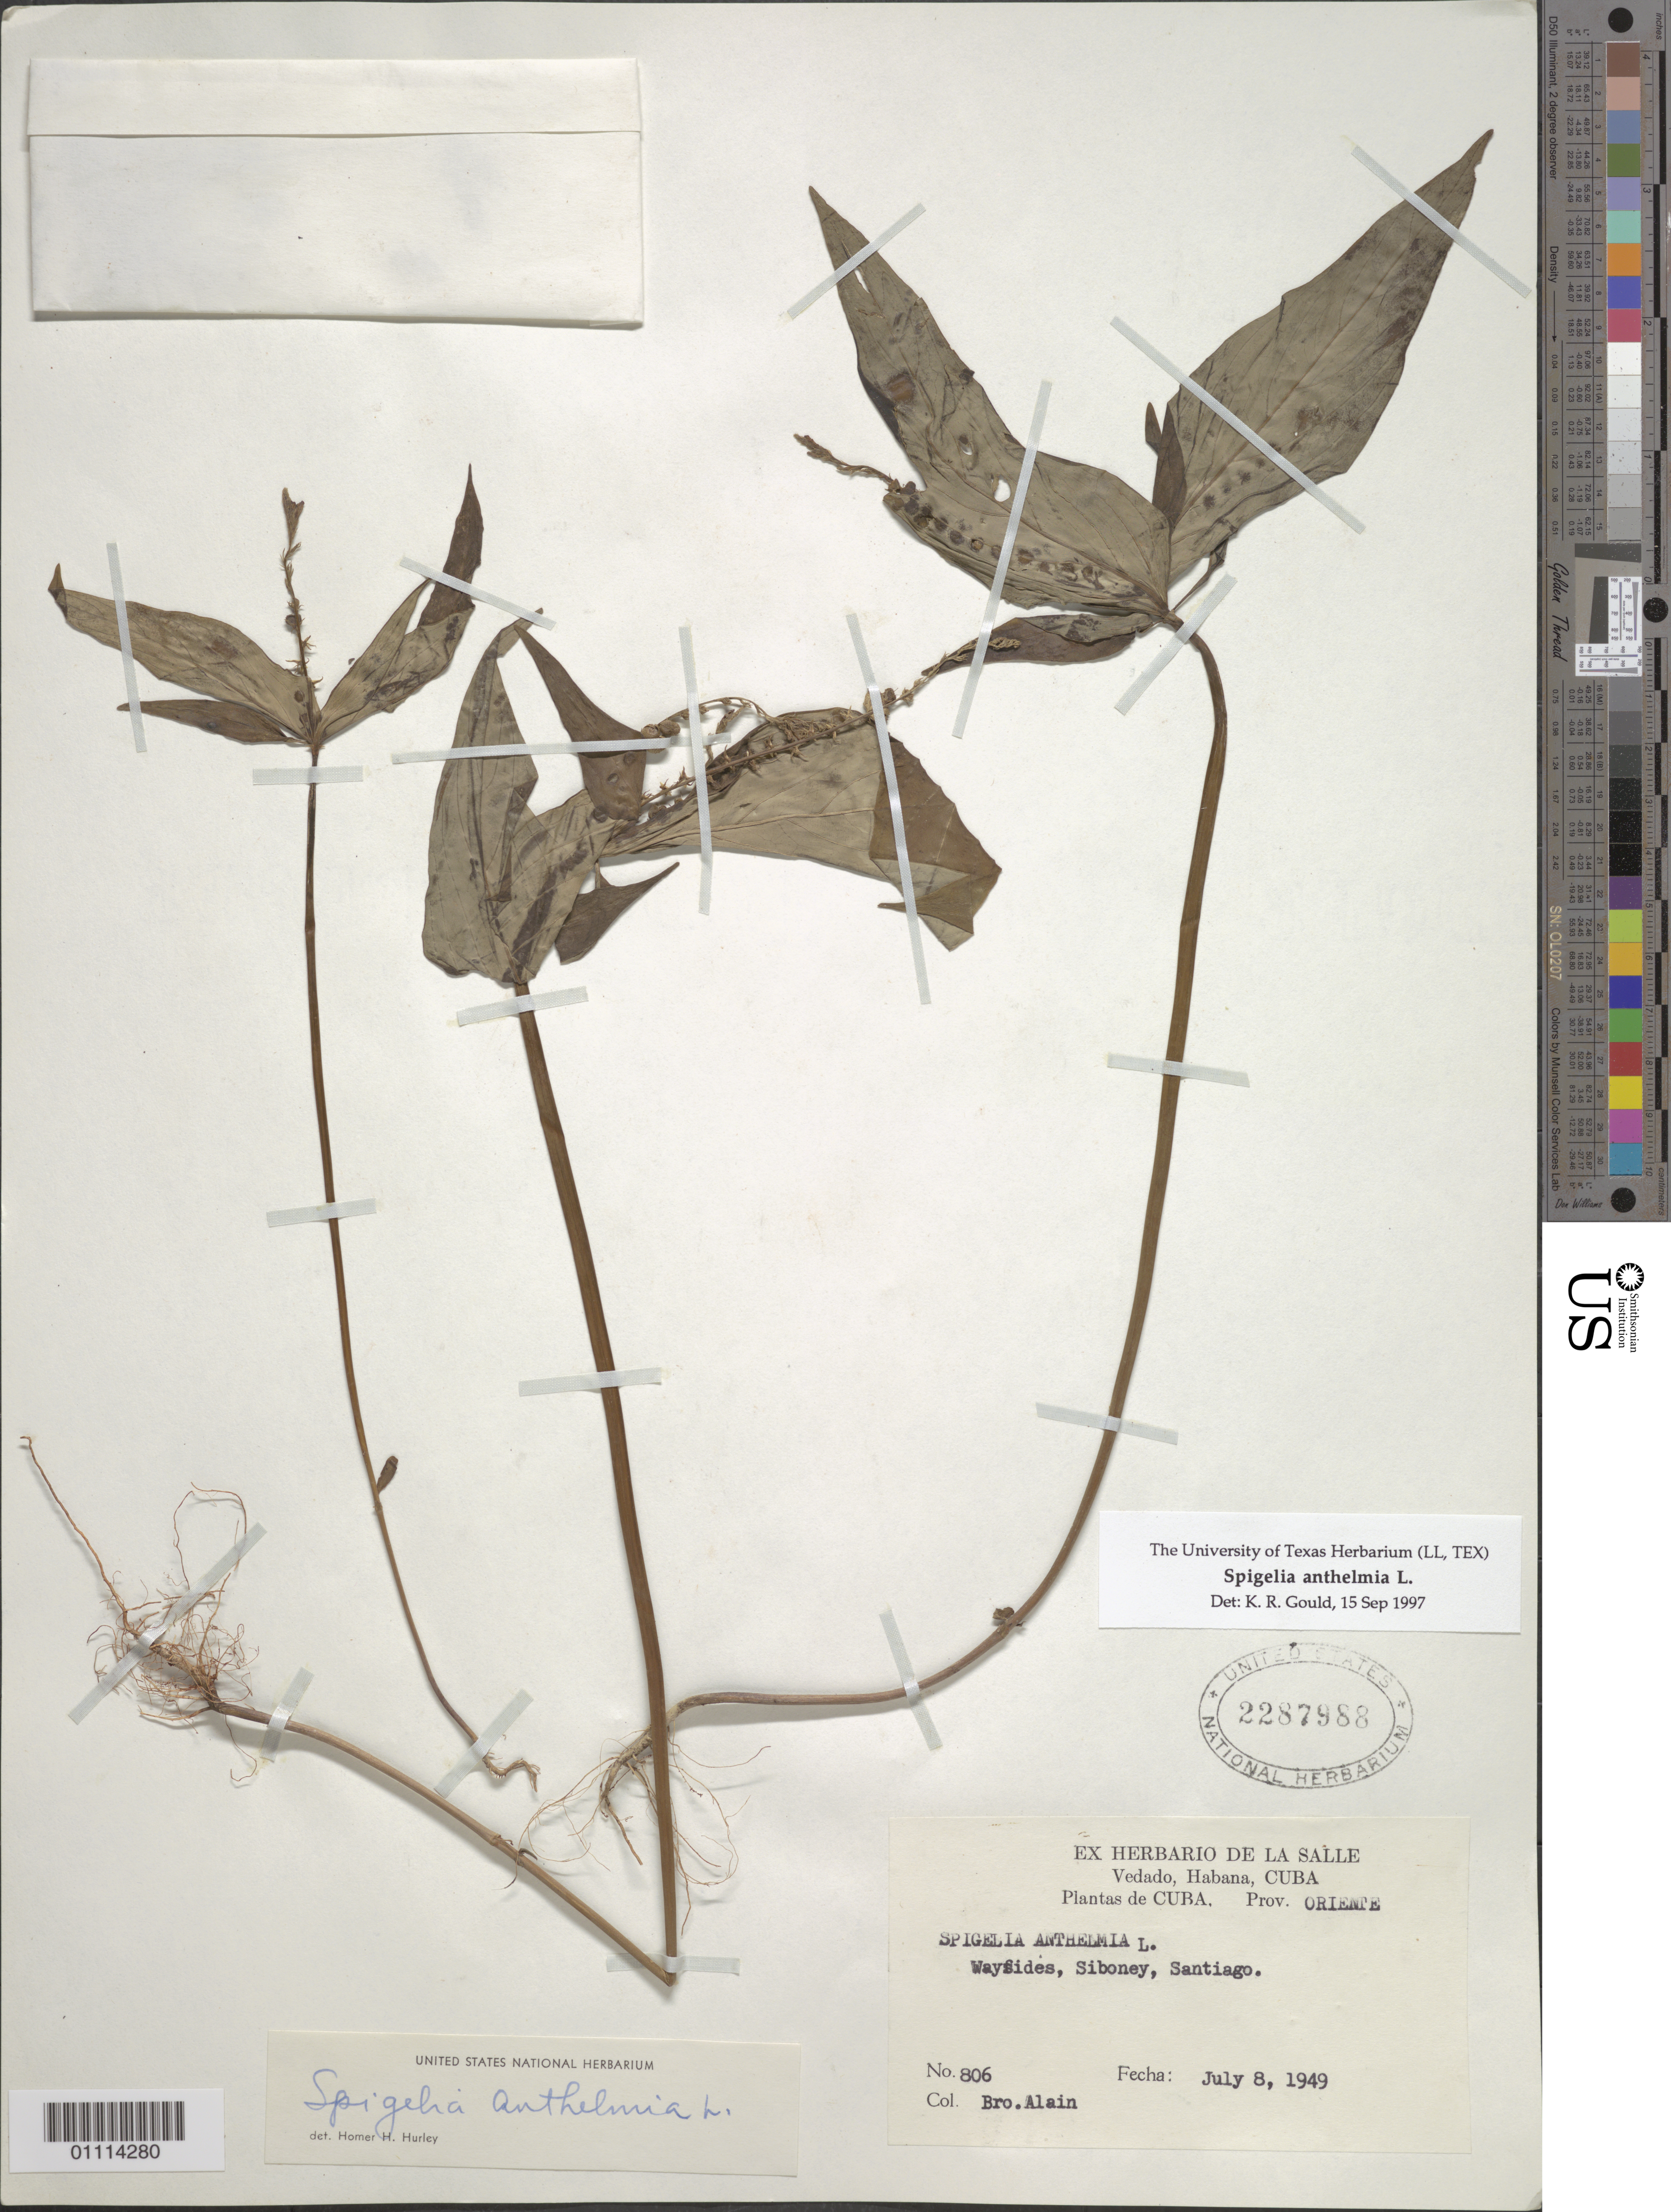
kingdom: Plantae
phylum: Tracheophyta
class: Magnoliopsida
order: Gentianales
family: Loganiaceae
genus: Spigelia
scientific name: Spigelia anthelmia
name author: L.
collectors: A. H. Liogier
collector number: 806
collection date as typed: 08 Jul 1949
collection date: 1949-07-08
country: Cuba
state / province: Santiago de Cuba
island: Cuba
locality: Waysides, Siboney, Santiago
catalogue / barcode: US 2287988